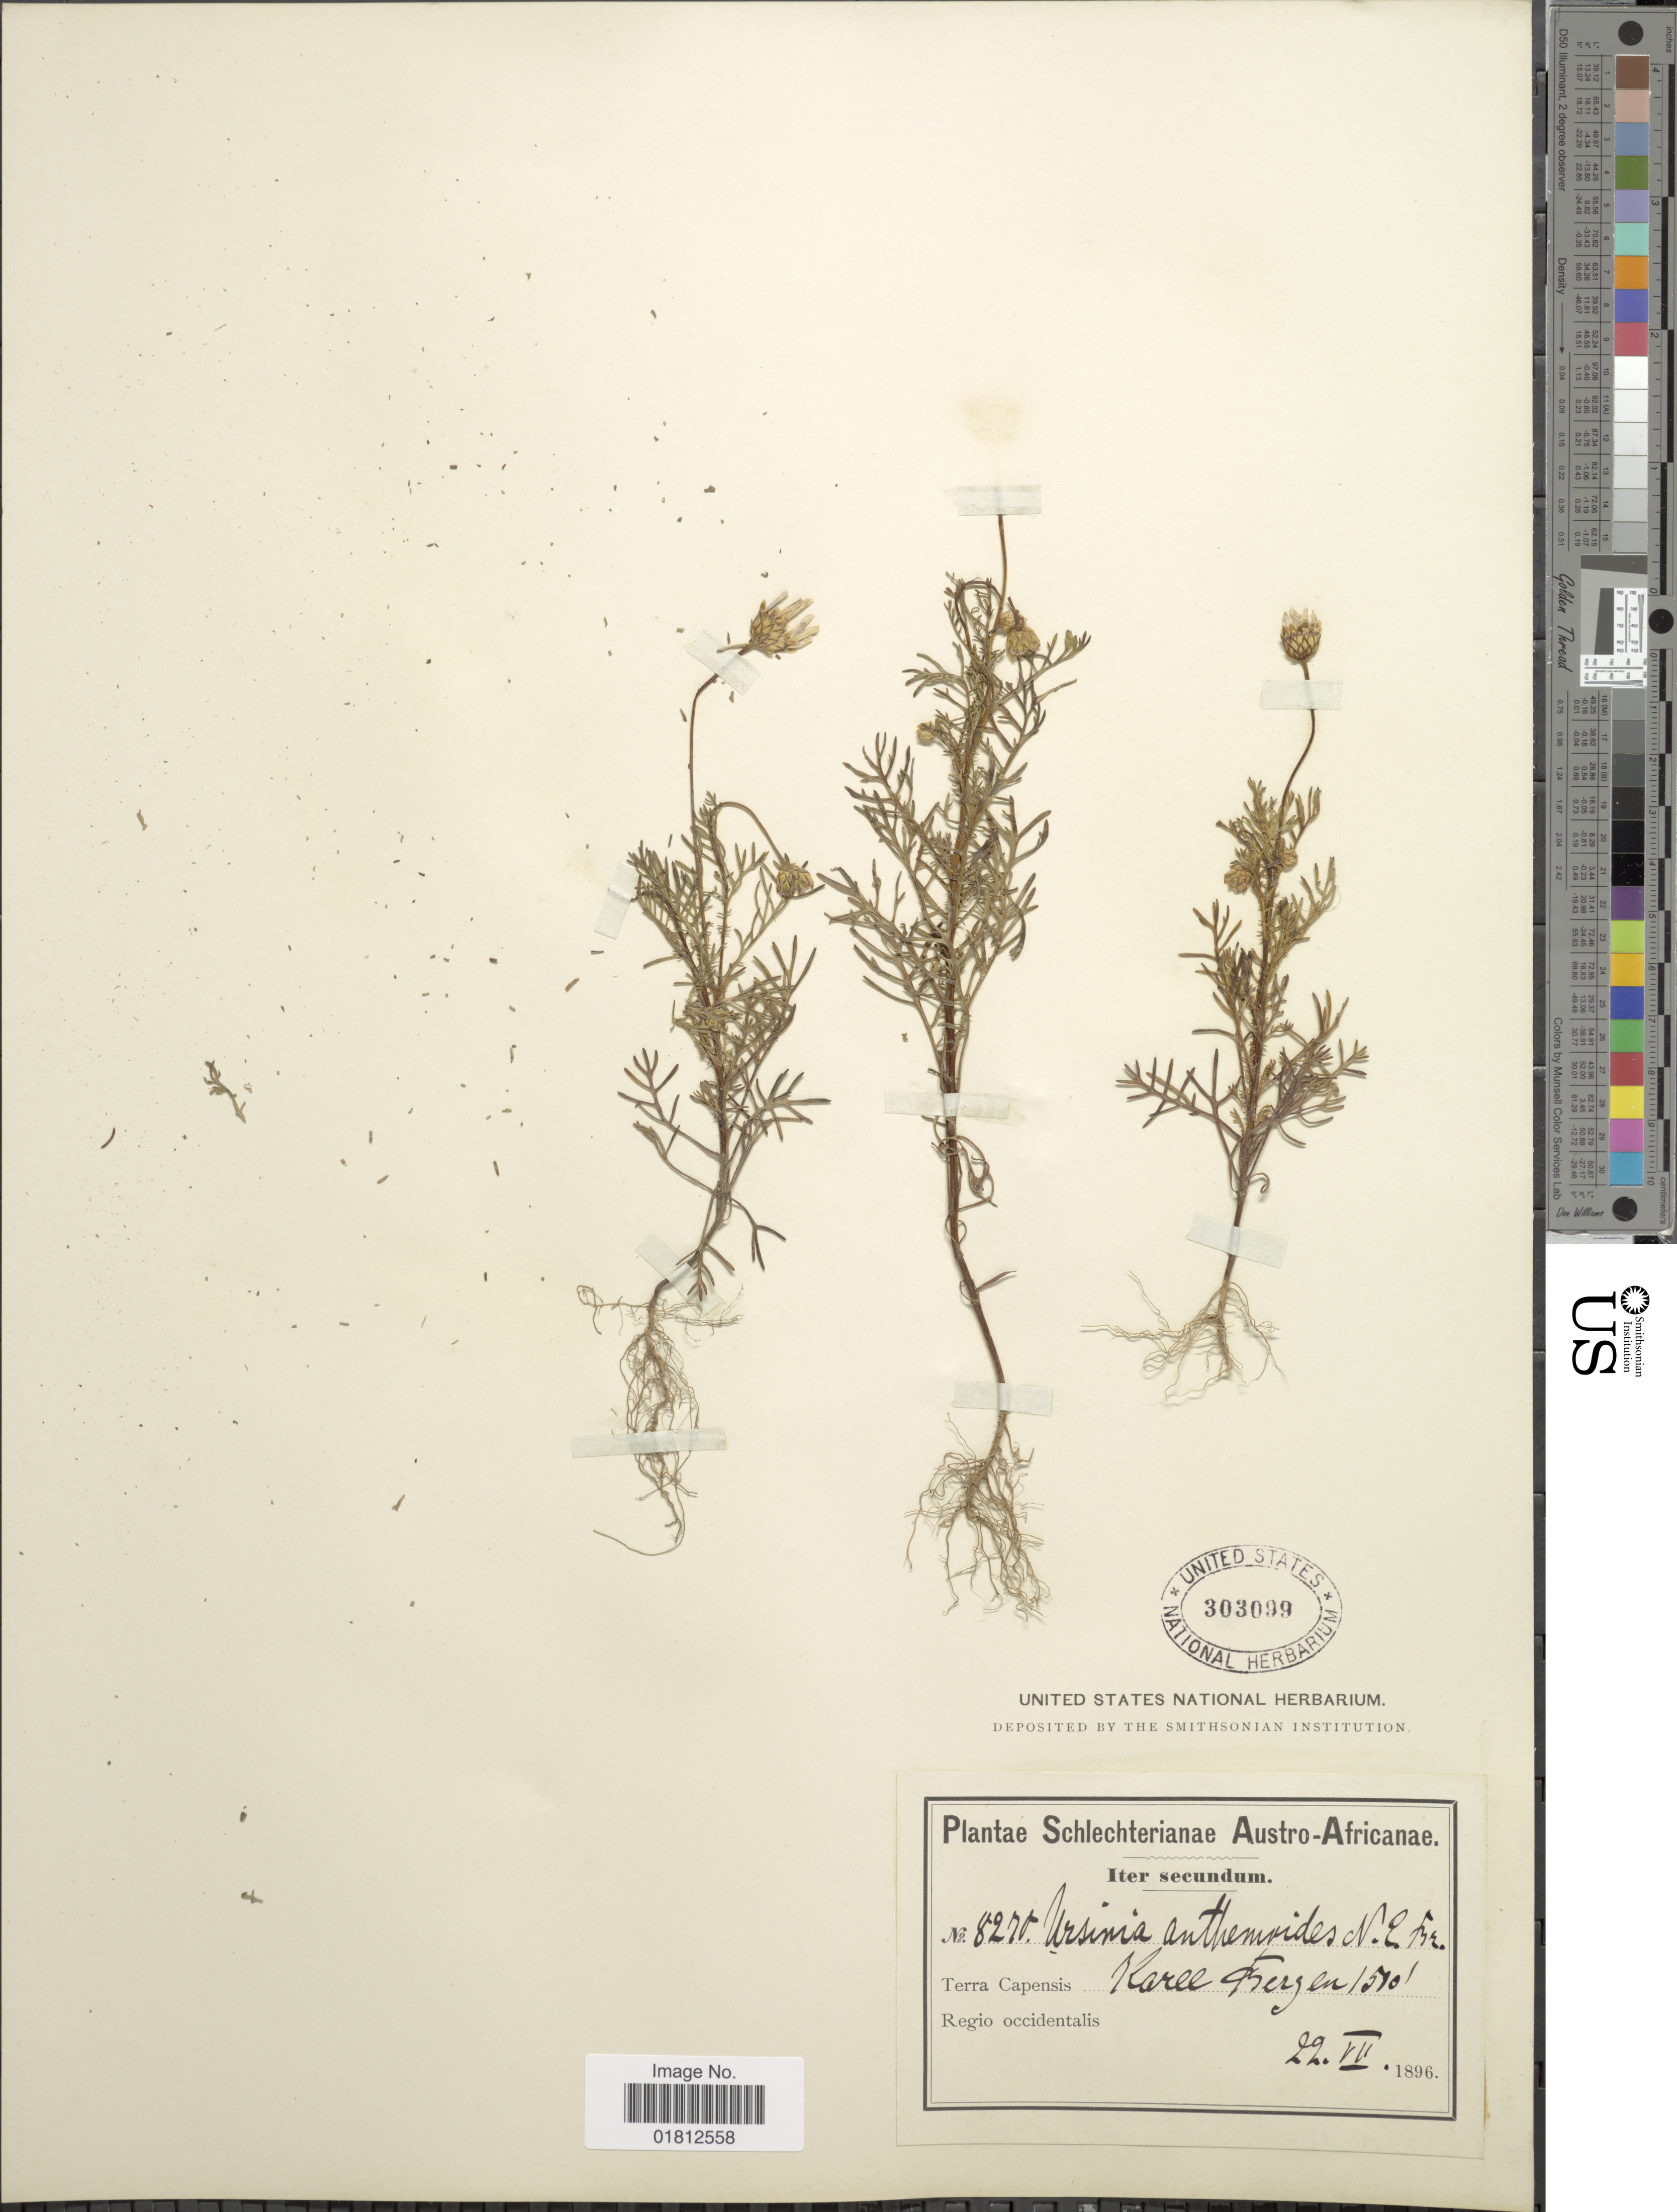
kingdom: Plantae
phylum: Tracheophyta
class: Magnoliopsida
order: Asterales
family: Asteraceae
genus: Ursinia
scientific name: Ursinia anthemoides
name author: (L.) Poir.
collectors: Schlechter, --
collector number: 8270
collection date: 1896-07-22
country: South Africa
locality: Austro-Africanae, Terra Capensis Kareeberg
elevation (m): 457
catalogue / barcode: US 303099